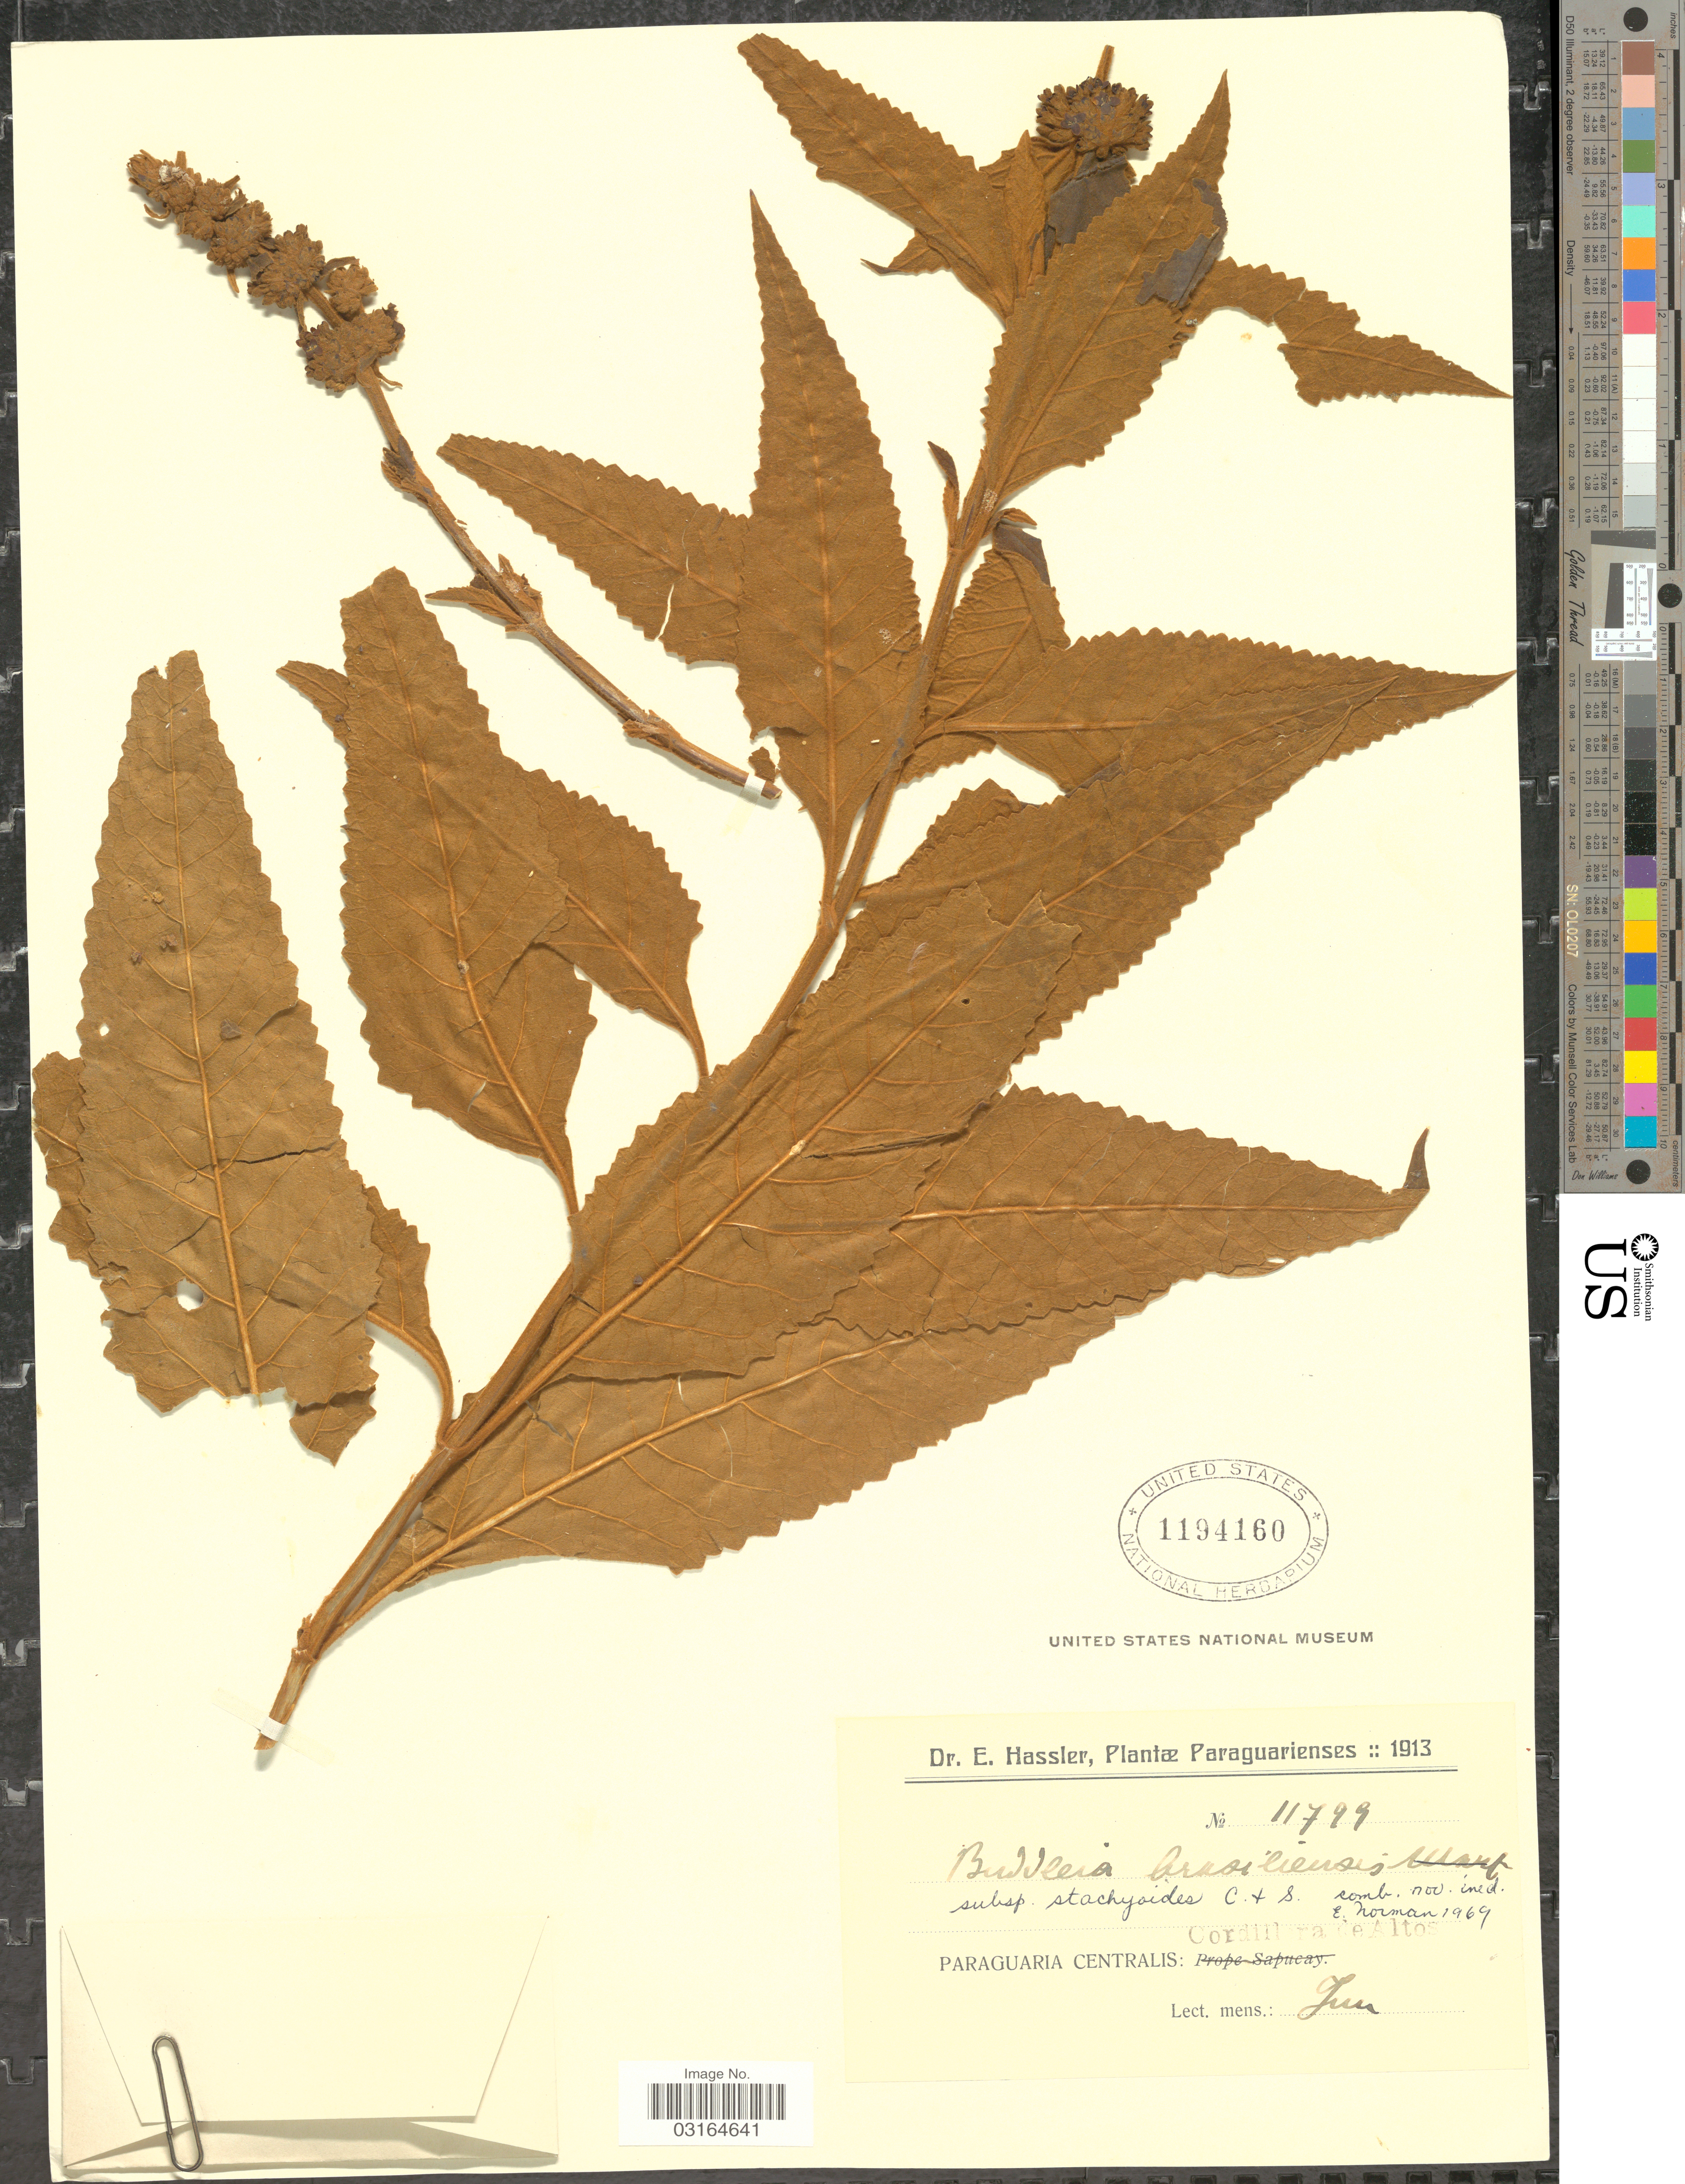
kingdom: Plantae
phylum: Tracheophyta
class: Magnoliopsida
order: Lamiales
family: Scrophulariaceae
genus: Buddleja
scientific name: Buddleja stachyoides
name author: Cham. & Schltdl.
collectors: E. Hassler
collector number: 11799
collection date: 1913-06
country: Paraguay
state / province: Central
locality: Paraguaria Centralis: Cordillera de Altos.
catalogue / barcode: US 1194160